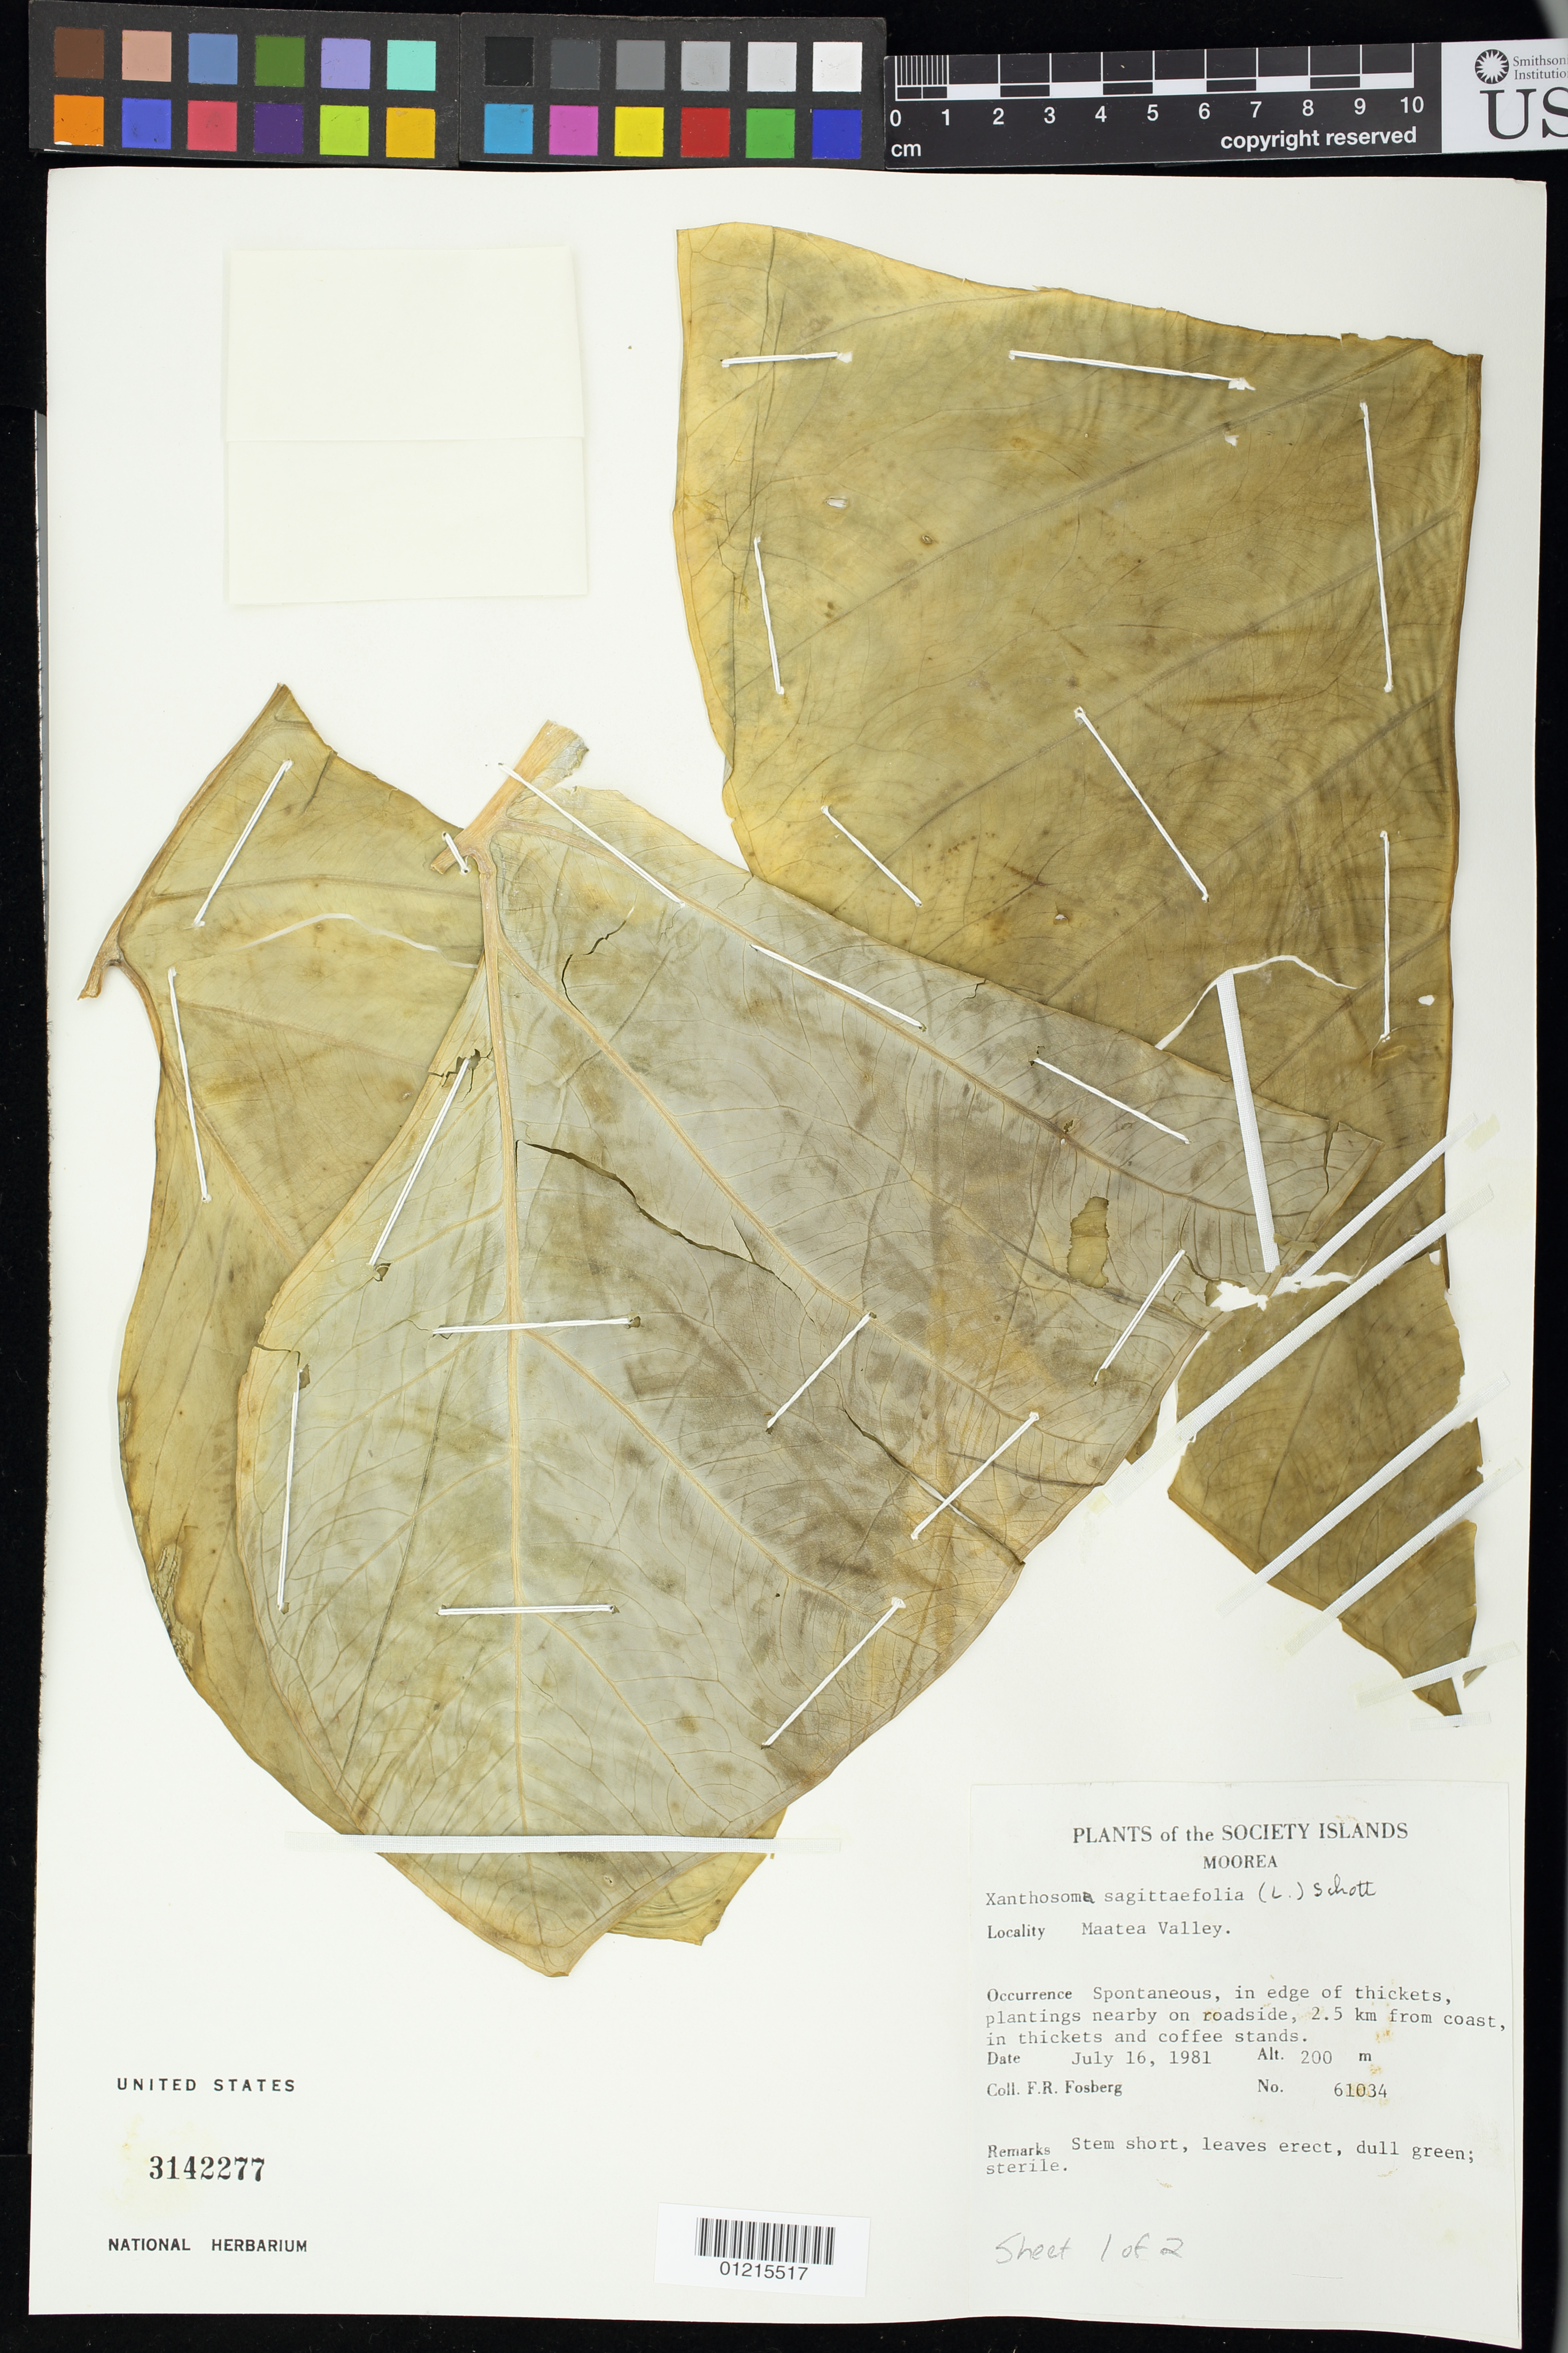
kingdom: Plantae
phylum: Tracheophyta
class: Liliopsida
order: Alismatales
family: Araceae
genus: Xanthosoma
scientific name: Xanthosoma sagittifolium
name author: (L.) Schott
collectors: F. R. Fosberg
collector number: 61034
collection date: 1981-07-16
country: French Polynesia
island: Moorea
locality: Maatea Valley, nearby on roadside, 2.5 km from coast.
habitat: In edge of thickets and coffee stands.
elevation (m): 200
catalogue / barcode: US 3142277